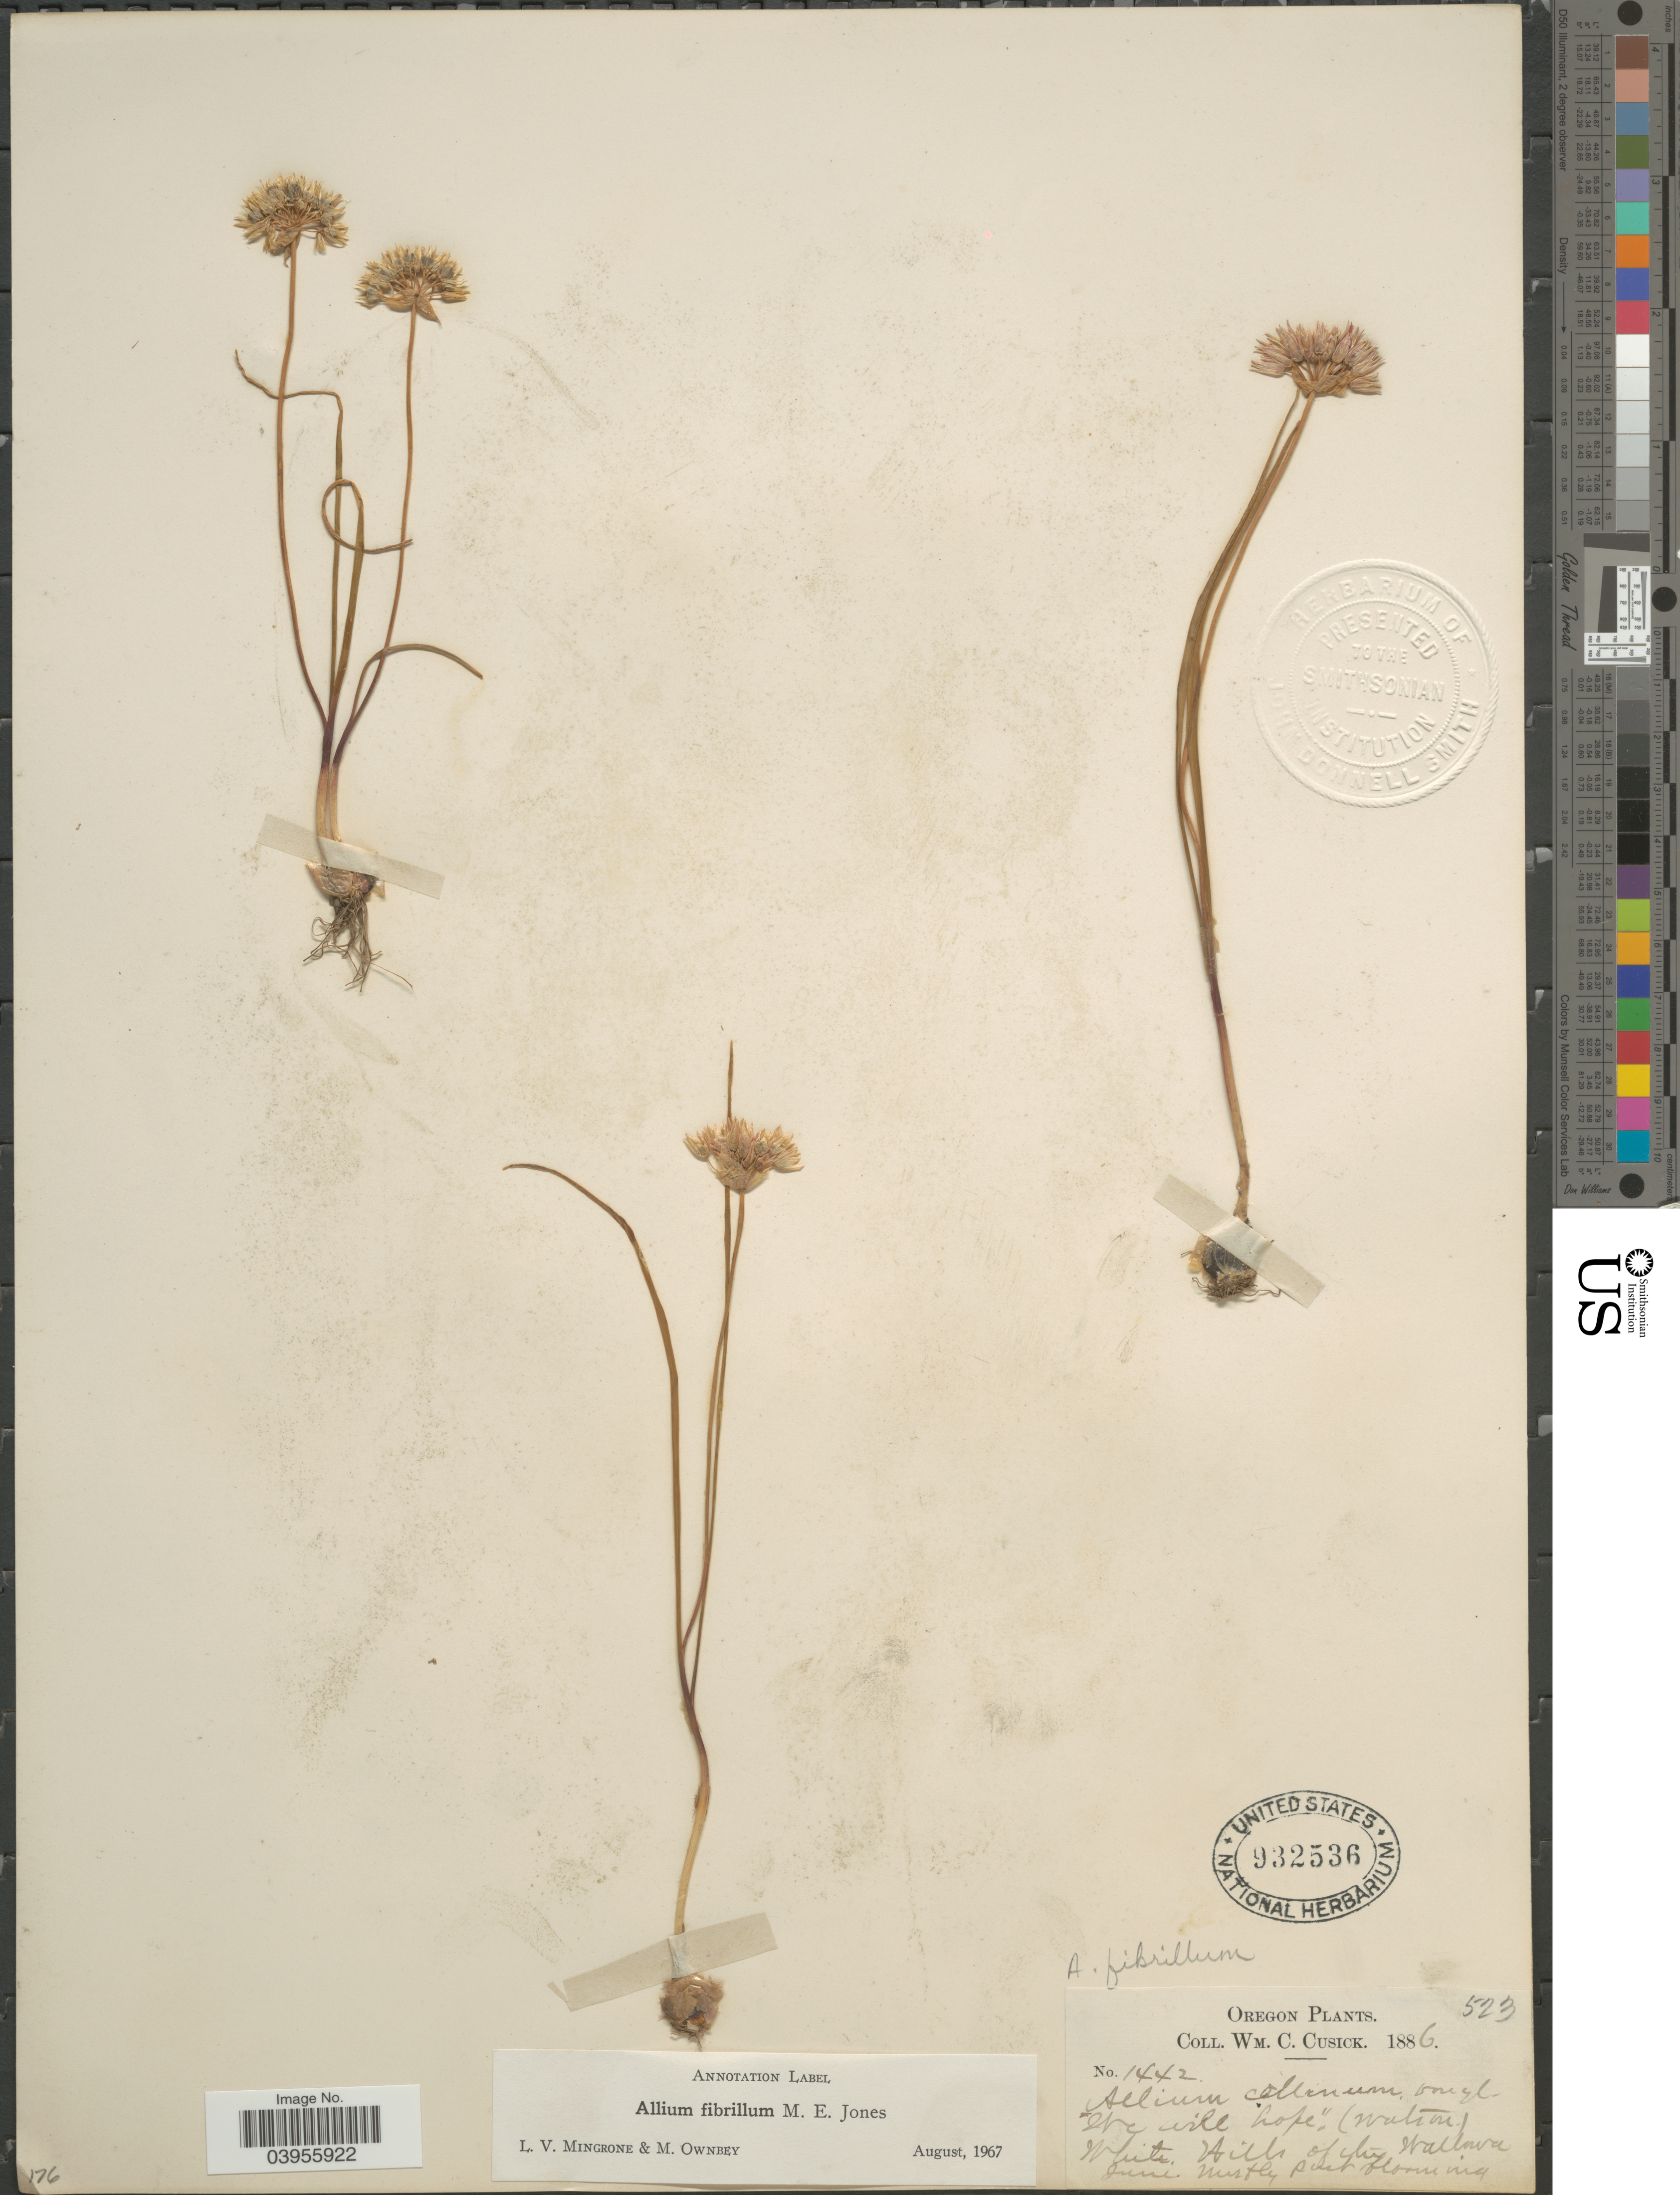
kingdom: Plantae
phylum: Tracheophyta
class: Liliopsida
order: Asparagales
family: Amaryllidaceae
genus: Allium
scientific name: Allium fibrillum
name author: M.E. Jones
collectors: W. C. Cusick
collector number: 1442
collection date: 1886-06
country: United States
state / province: Oregon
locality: Hills of the Wallowa.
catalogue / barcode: US 932536